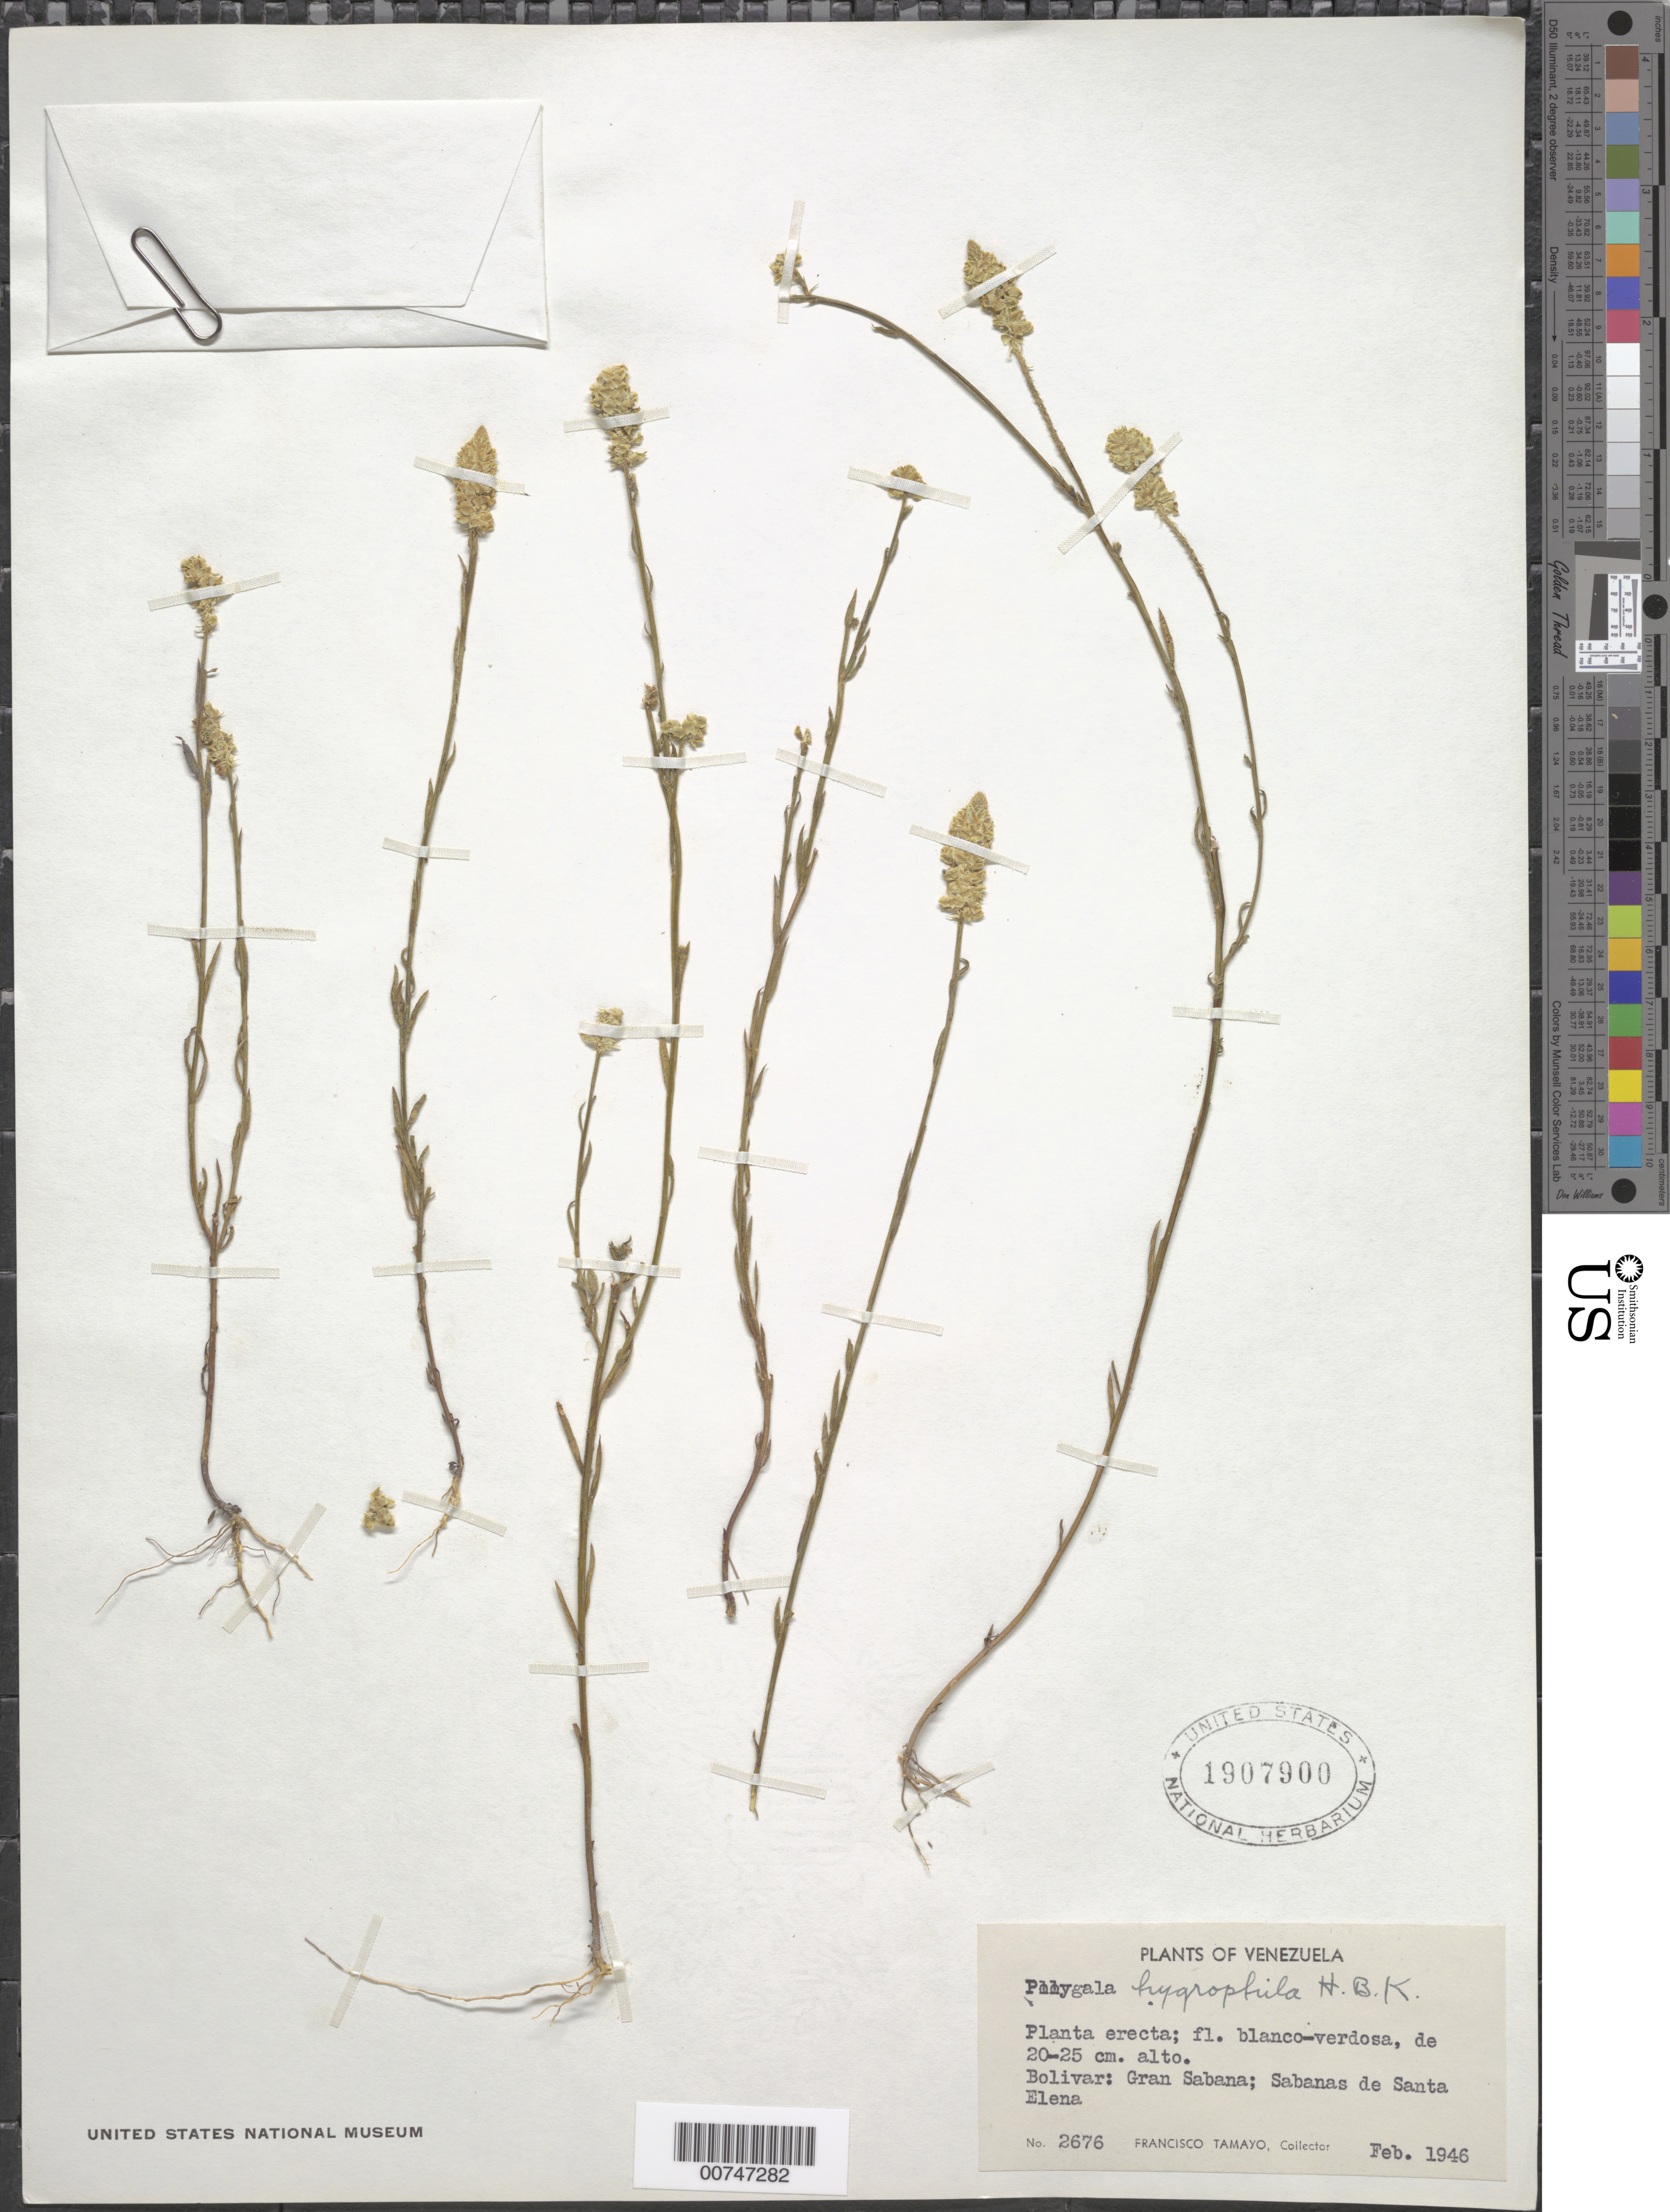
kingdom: Plantae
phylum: Tracheophyta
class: Magnoliopsida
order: Fabales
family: Polygalaceae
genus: Polygala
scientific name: Polygala hygrophila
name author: Kunth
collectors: F. Tamayo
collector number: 2676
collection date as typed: Feb-46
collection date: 1946-02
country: Venezuela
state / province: Bolívar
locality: Gran Sabana, Sta. Elena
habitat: Savanna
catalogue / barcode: US 1907900